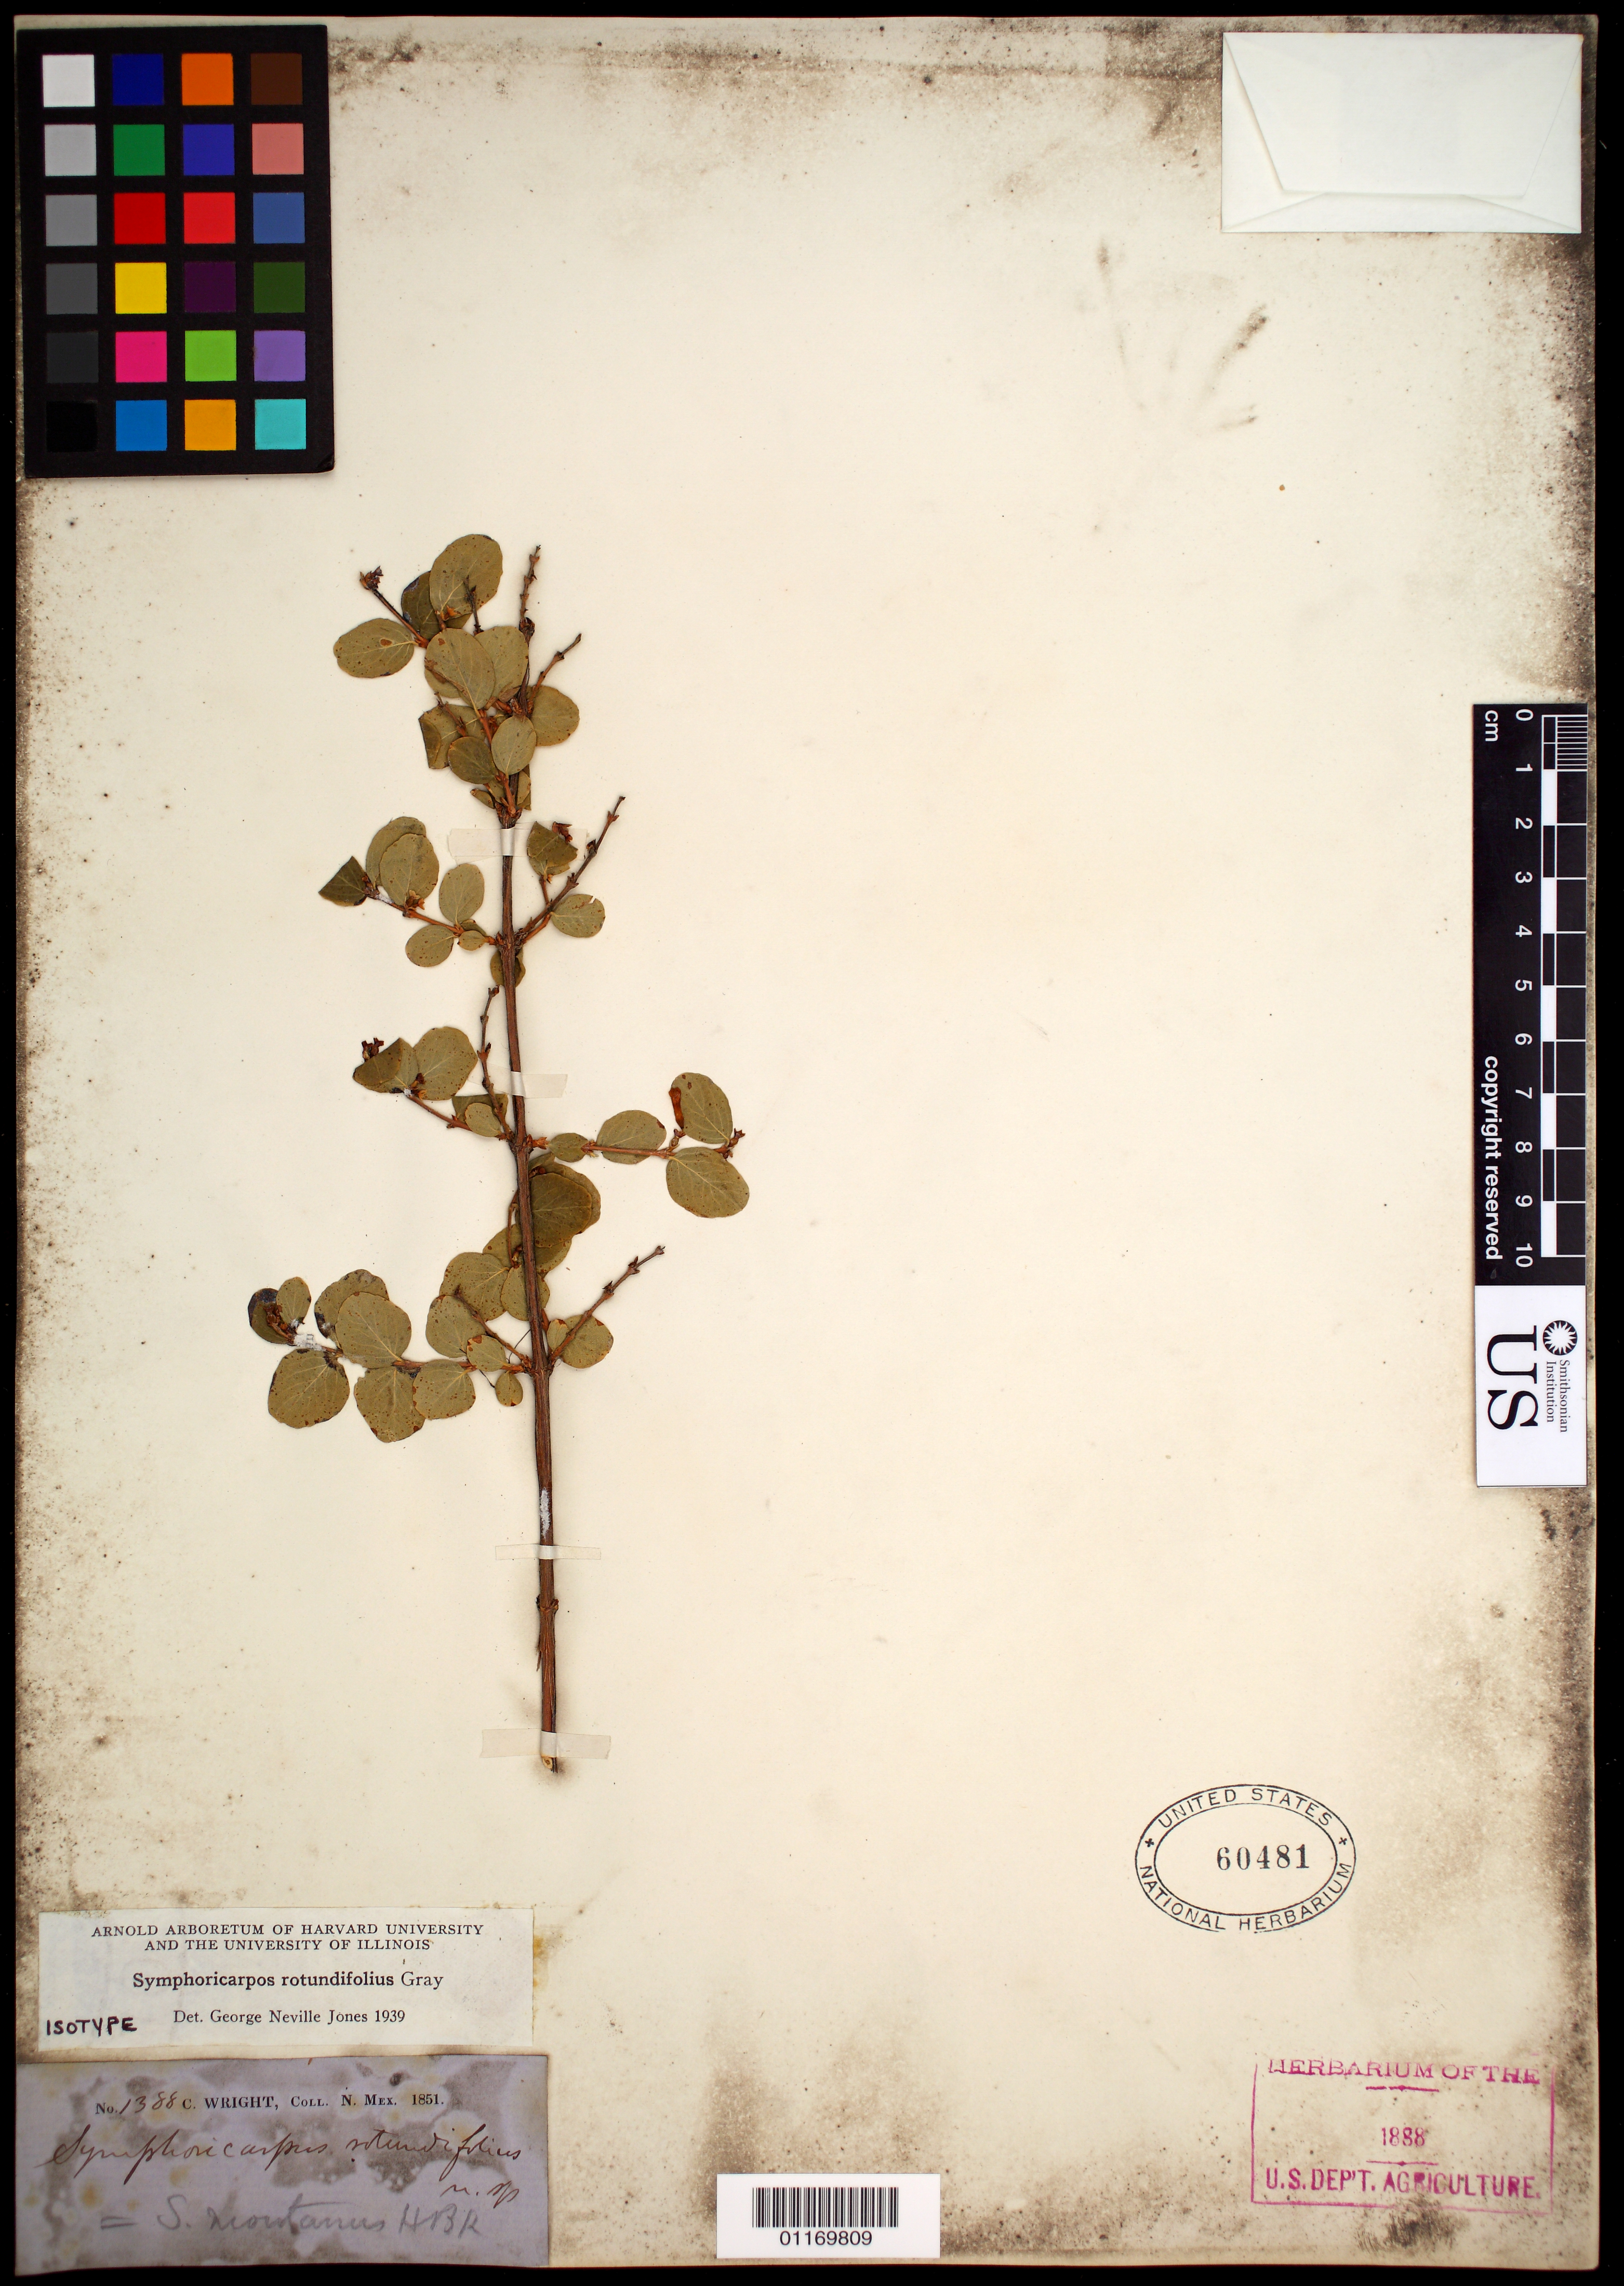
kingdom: Plantae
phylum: Tracheophyta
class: Magnoliopsida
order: Dipsacales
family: Caprifoliaceae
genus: Symphoricarpos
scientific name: Symphoricarpos rotundifolius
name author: A. Gray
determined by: Jones, G. N.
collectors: C. Wright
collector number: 1388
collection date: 1851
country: United States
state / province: New Mexico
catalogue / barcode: US 60481